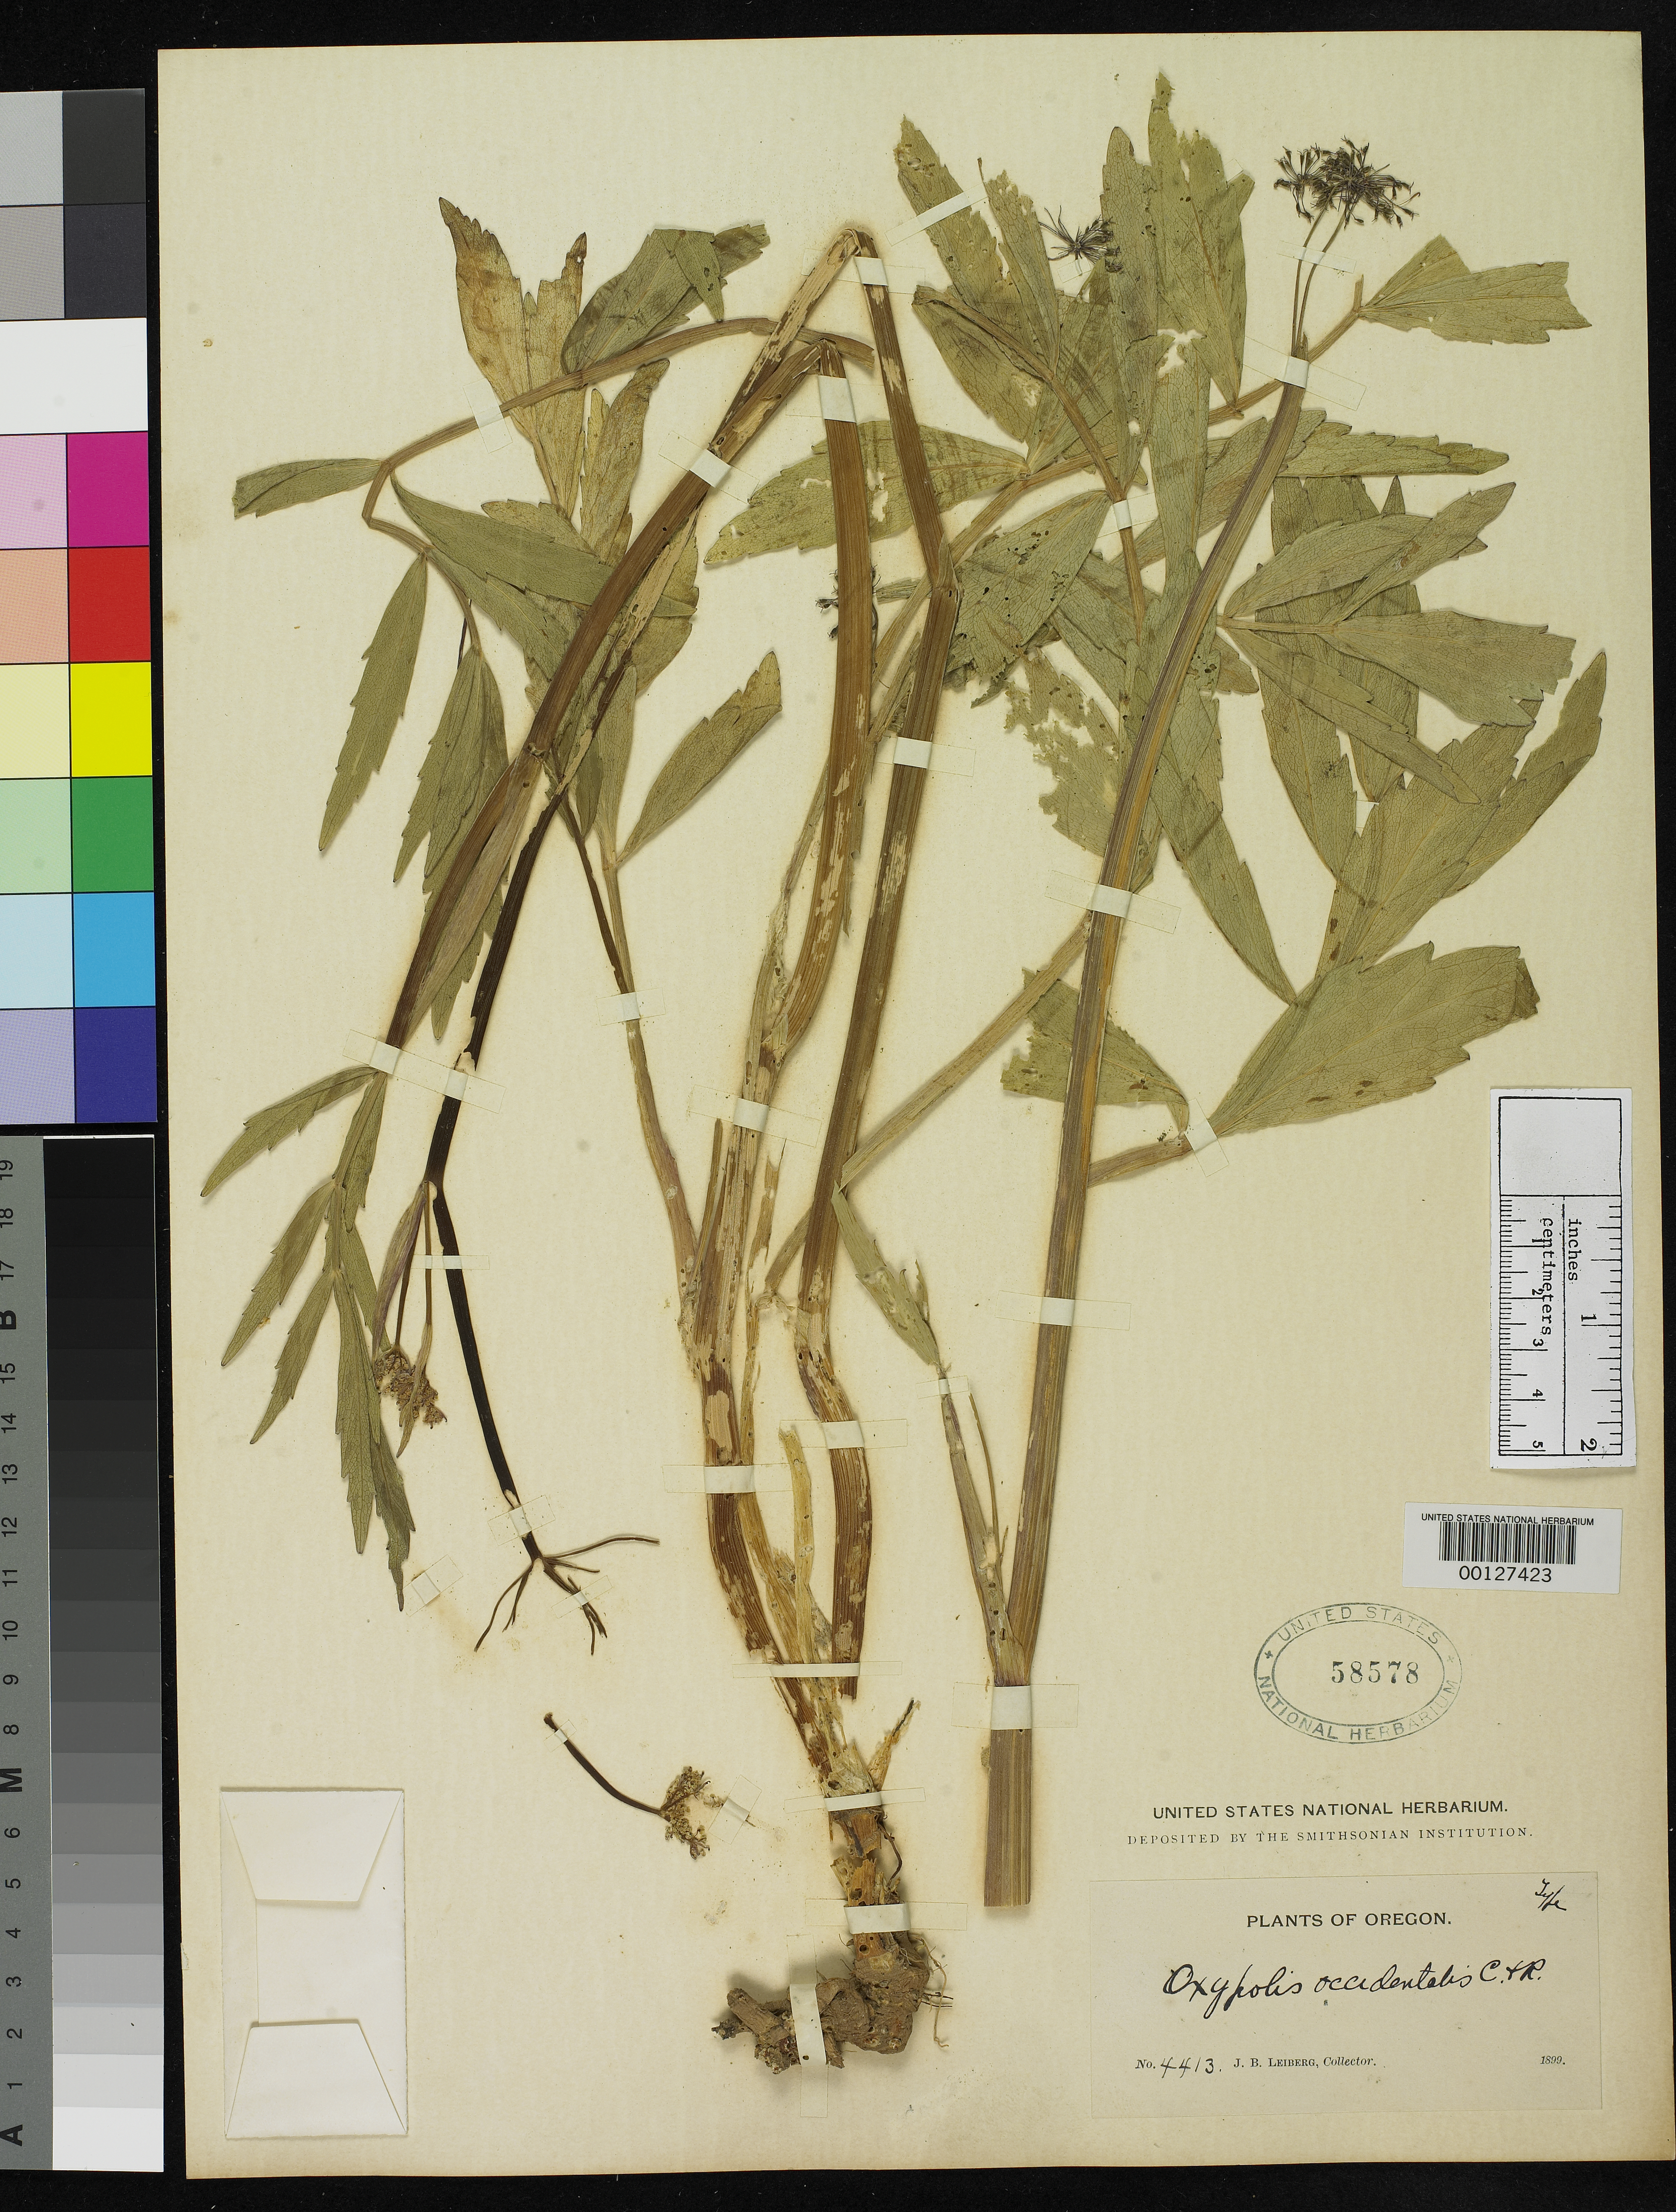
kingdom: Plantae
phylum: Tracheophyta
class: Magnoliopsida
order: Apiales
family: Apiaceae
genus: Oxypolis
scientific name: Oxypolis occidentalis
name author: J.M. Coult. & Rose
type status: Holotype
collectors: J. Leiberg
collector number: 4413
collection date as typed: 1899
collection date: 1899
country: United States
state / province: Oregon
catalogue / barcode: US 58578